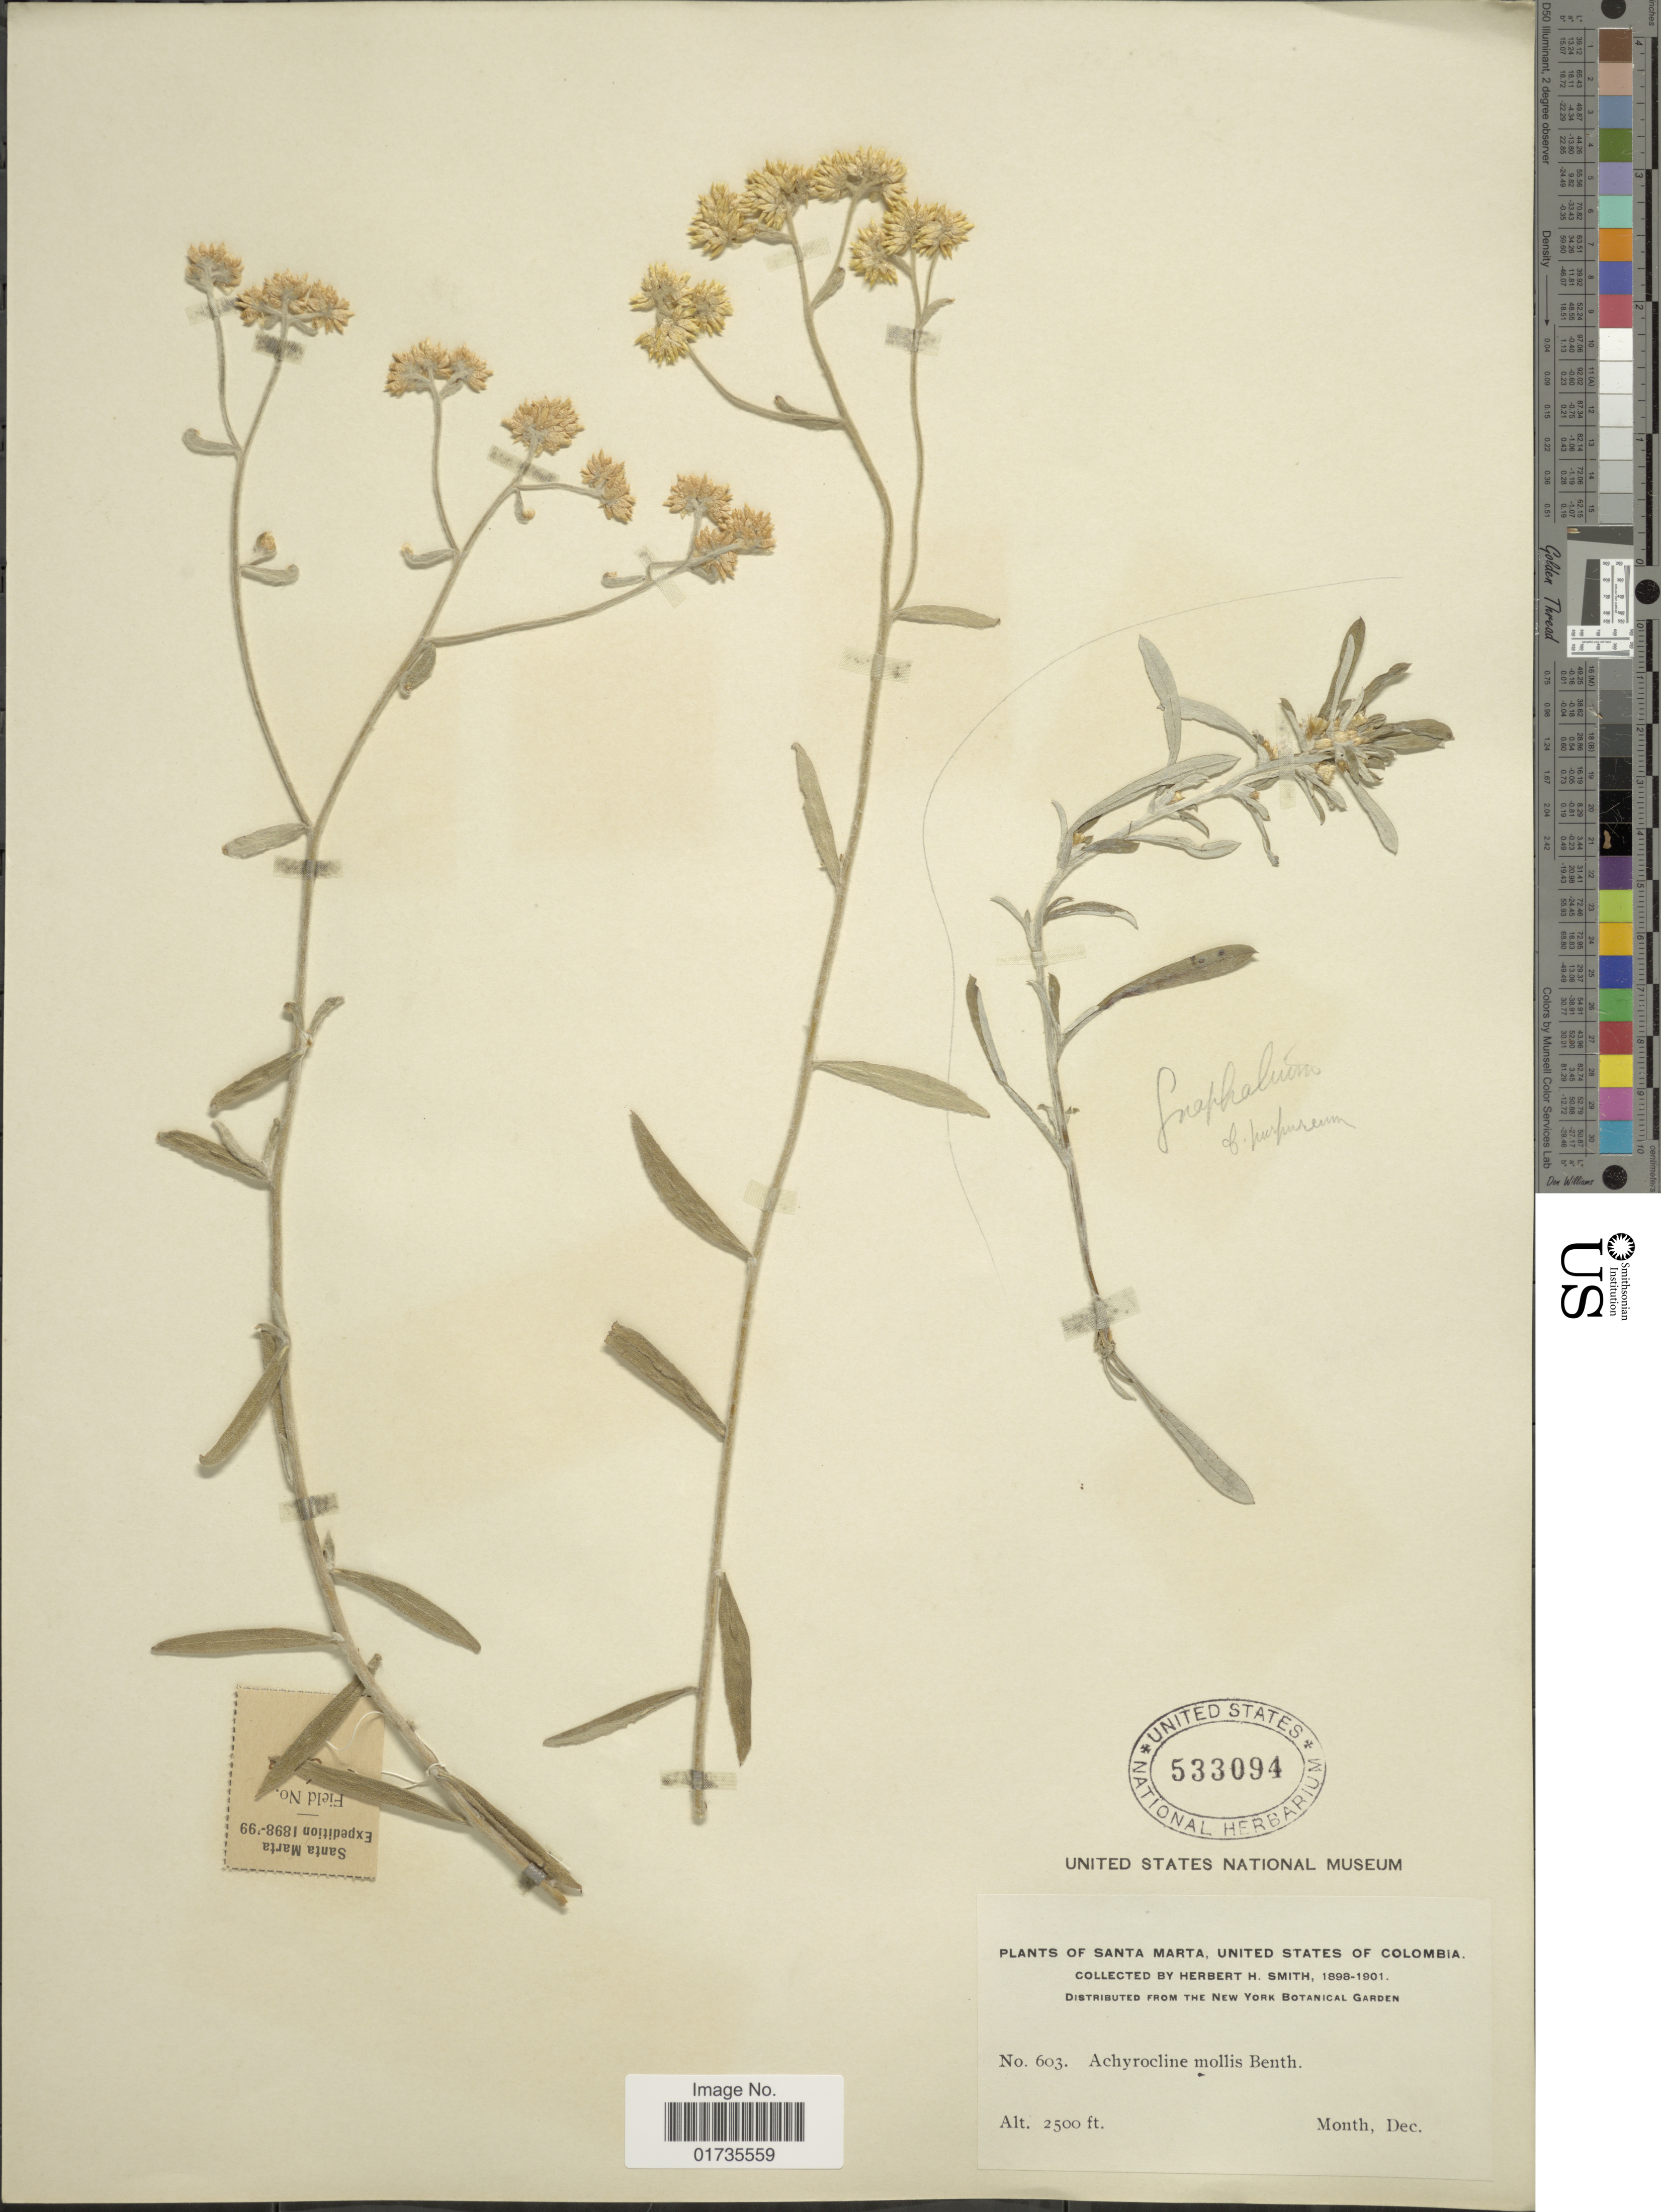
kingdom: Plantae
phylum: Tracheophyta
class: Magnoliopsida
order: Asterales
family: Asteraceae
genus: Achyrocline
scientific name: Achyrocline mollis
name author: Benth.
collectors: Herbert H. Smith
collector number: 603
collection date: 1898-12/1901-12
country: Colombia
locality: Santa Marta, United States of Colombia.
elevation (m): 762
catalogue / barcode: US 533094